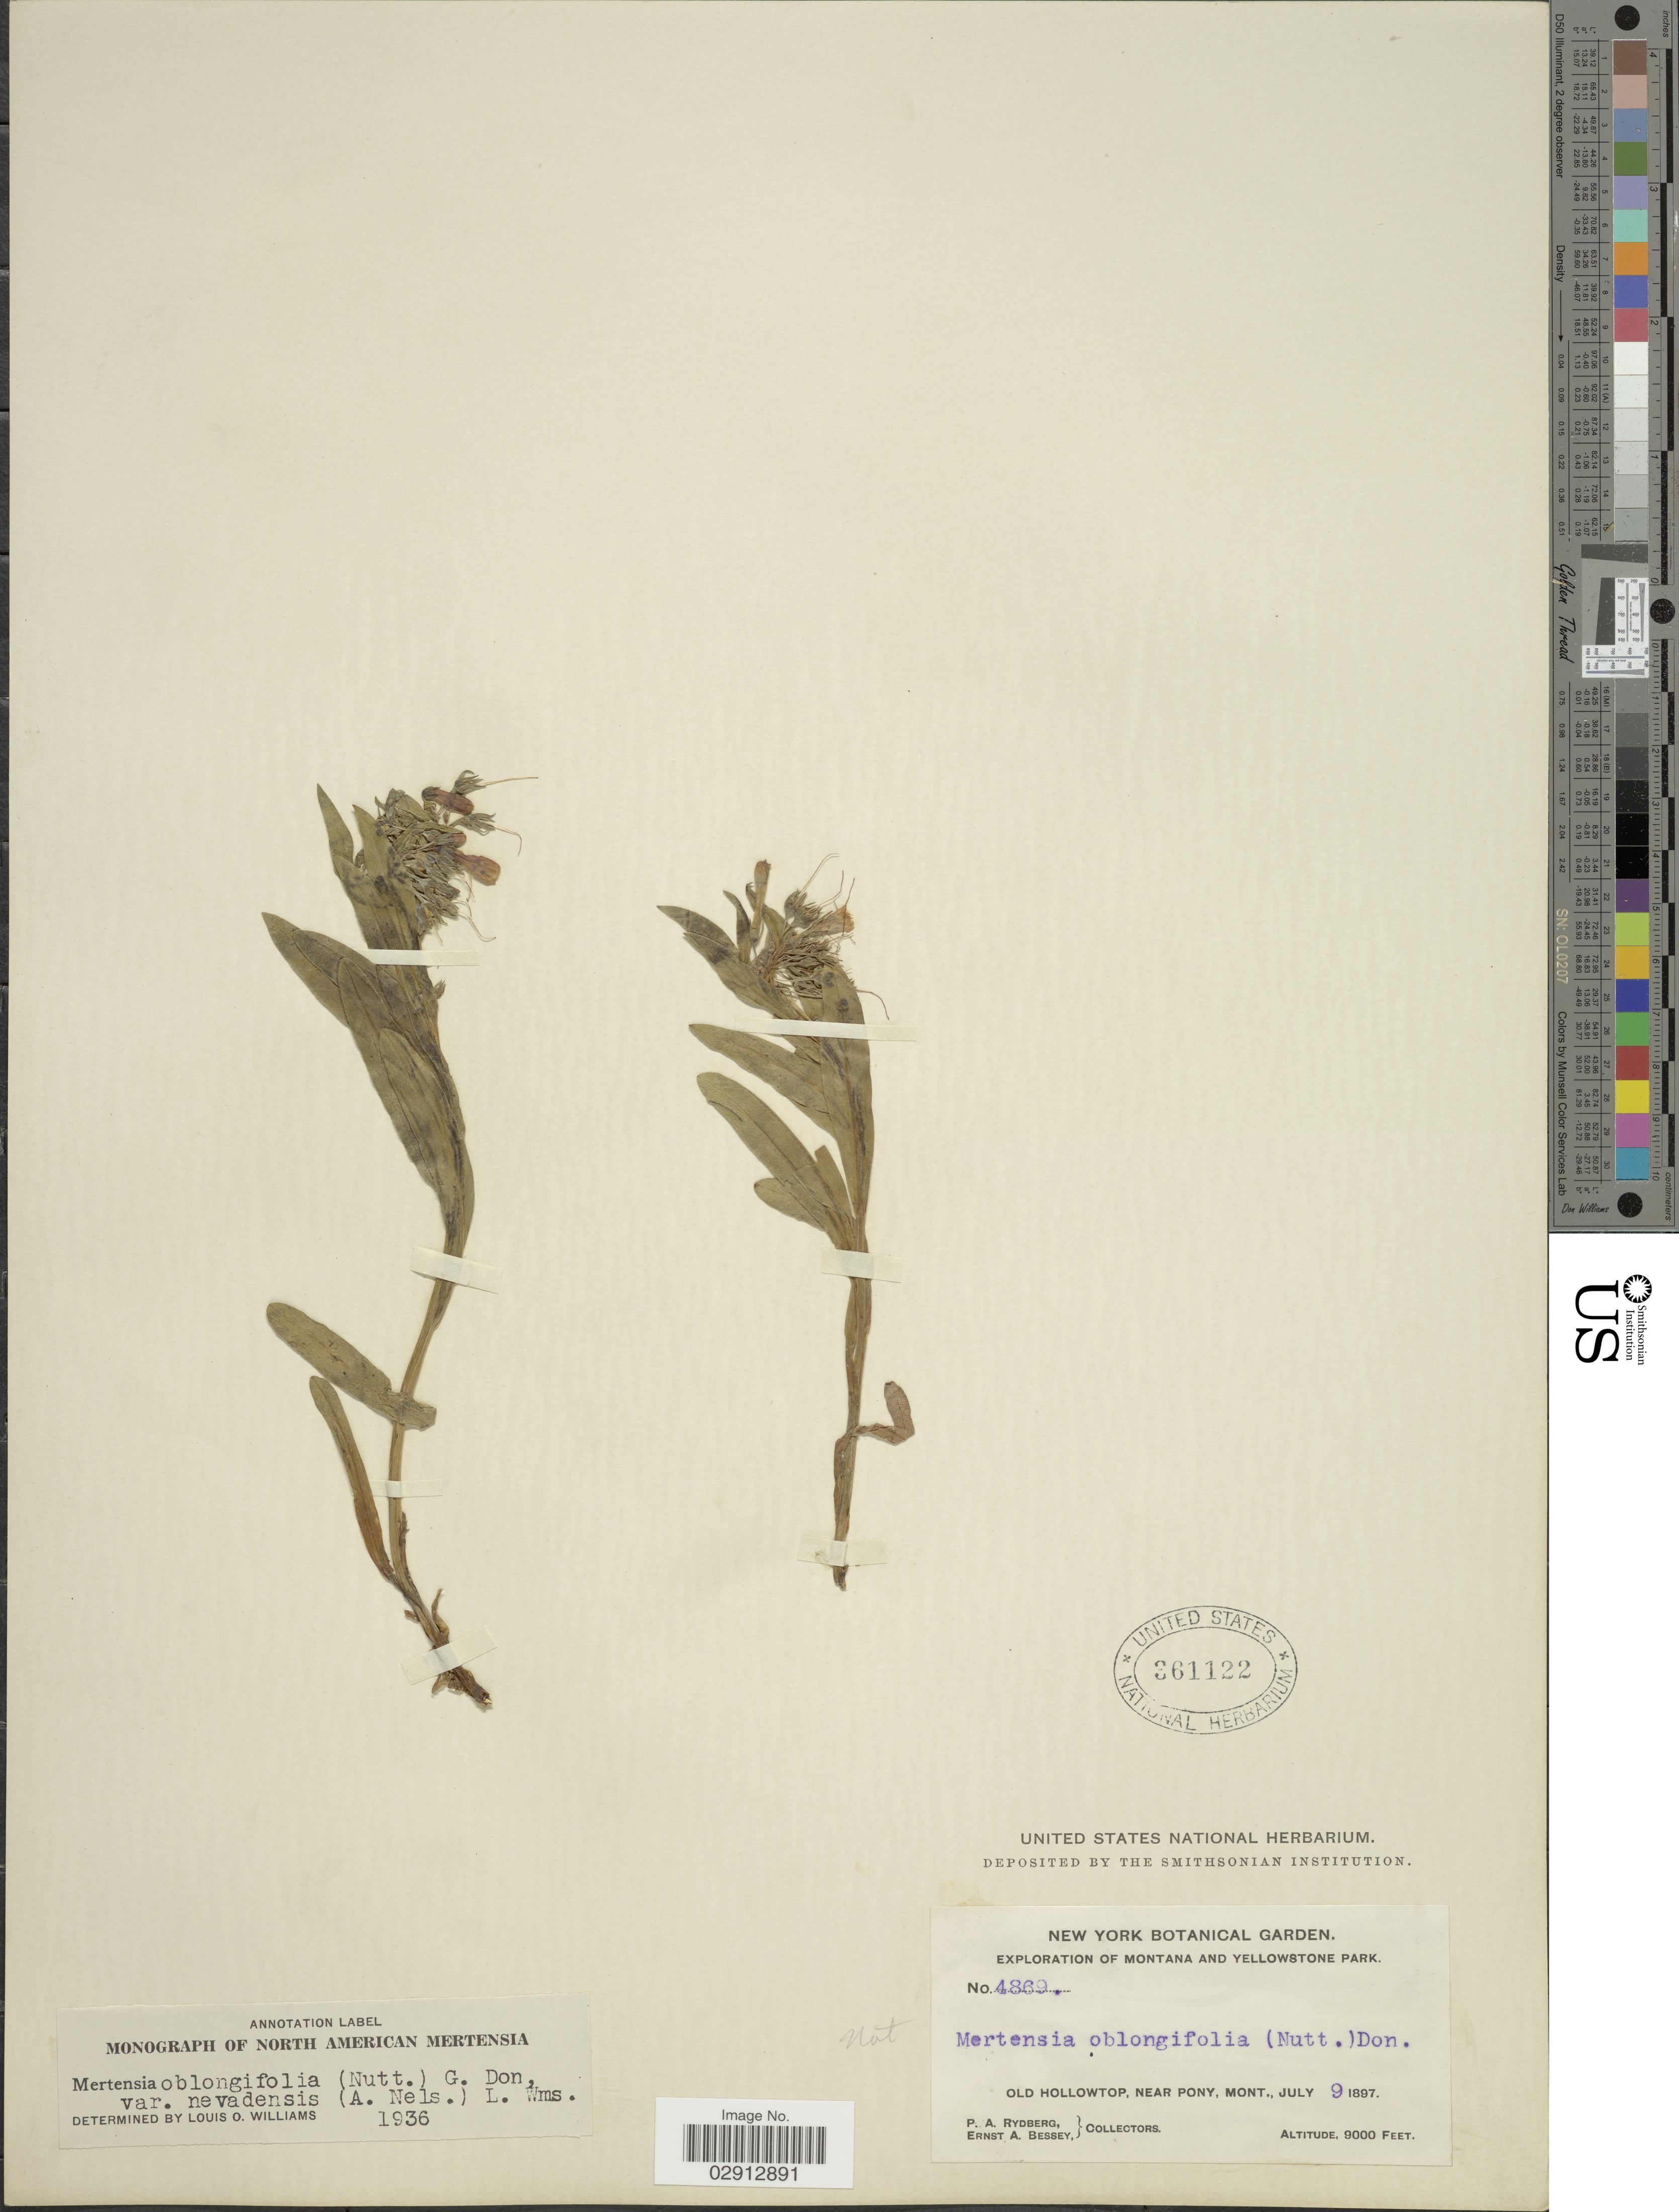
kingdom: Plantae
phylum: Tracheophyta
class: Magnoliopsida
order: Boraginales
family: Boraginaceae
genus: Mertensia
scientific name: Mertensia oblongifolia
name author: (Nutt.) G. Don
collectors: P. A. Rydberg & E. A. Bessey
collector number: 4869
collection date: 1897-07-09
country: United States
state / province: Montana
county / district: Madison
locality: Yellowstone Park. Old Hollowtop, near Pony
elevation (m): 2743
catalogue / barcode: US 361122